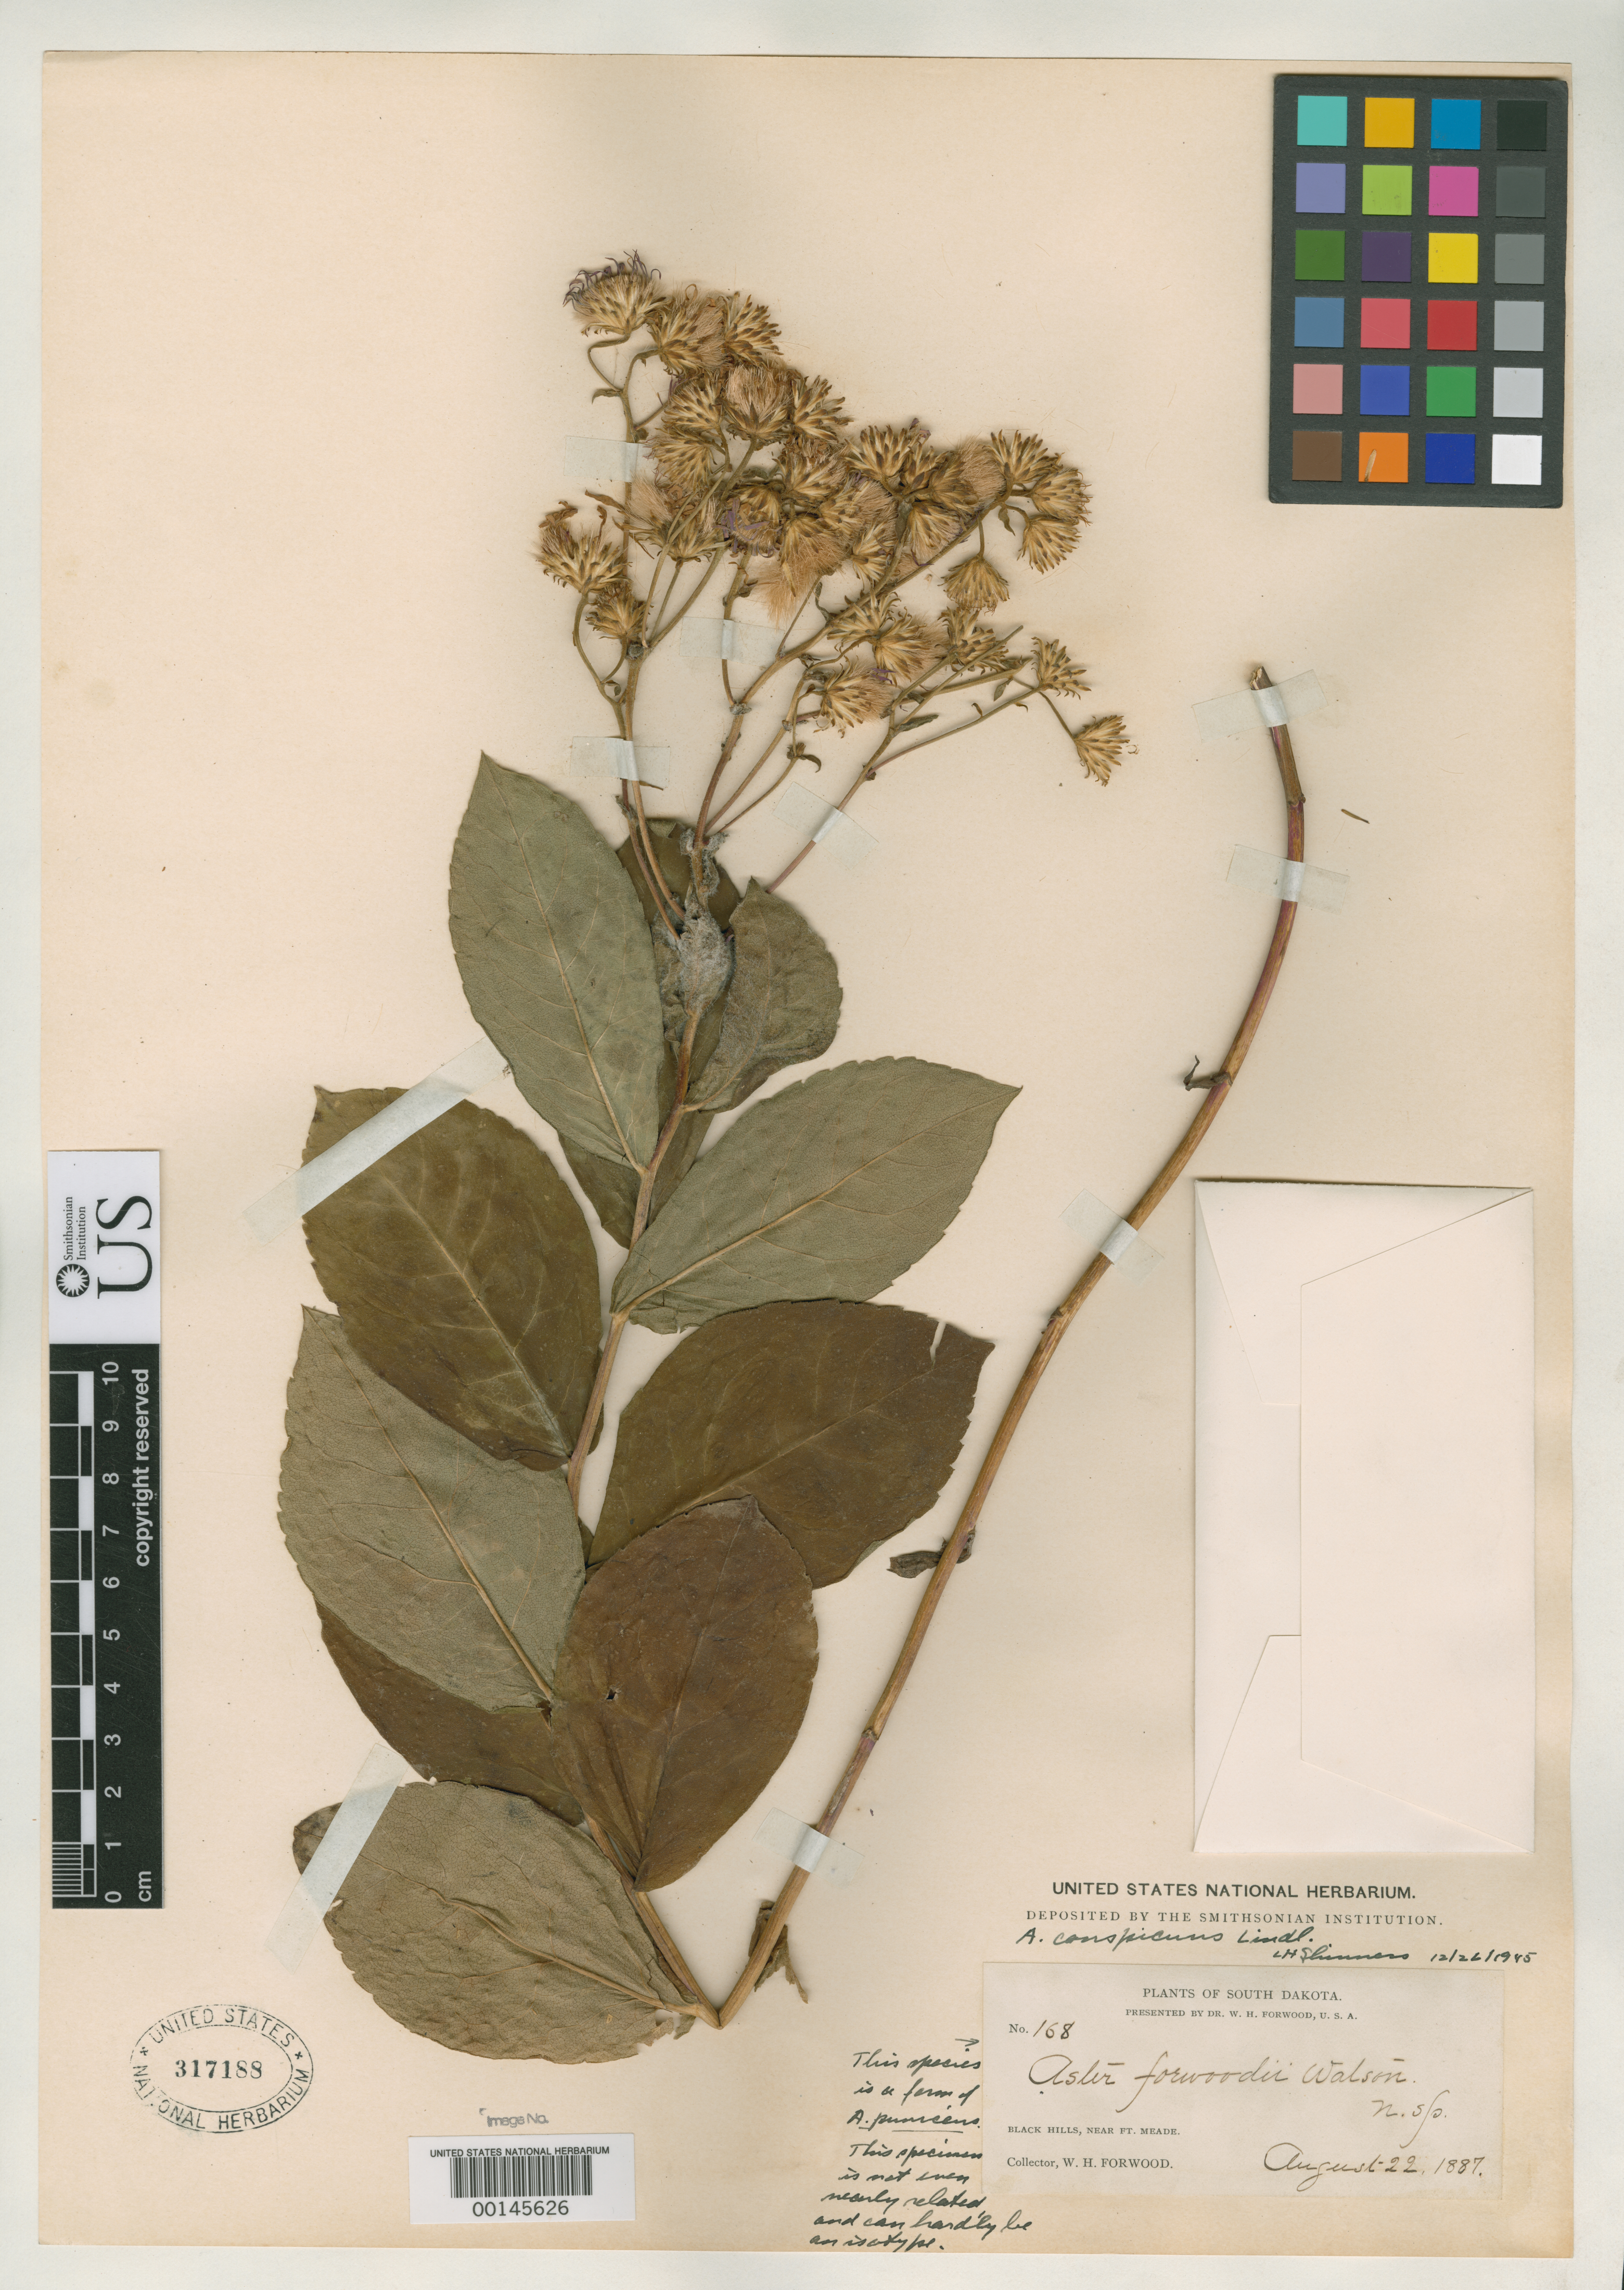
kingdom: Plantae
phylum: Tracheophyta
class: Magnoliopsida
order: Asterales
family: Asteraceae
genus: Aster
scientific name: Aster forwoodii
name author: S. Watson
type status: Possible Type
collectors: W. Forwood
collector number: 168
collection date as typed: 22 Aug 1887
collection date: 1887-08-22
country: United States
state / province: South Dakota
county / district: Custer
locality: Black Hills, near Ft. Meade.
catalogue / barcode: US 317188